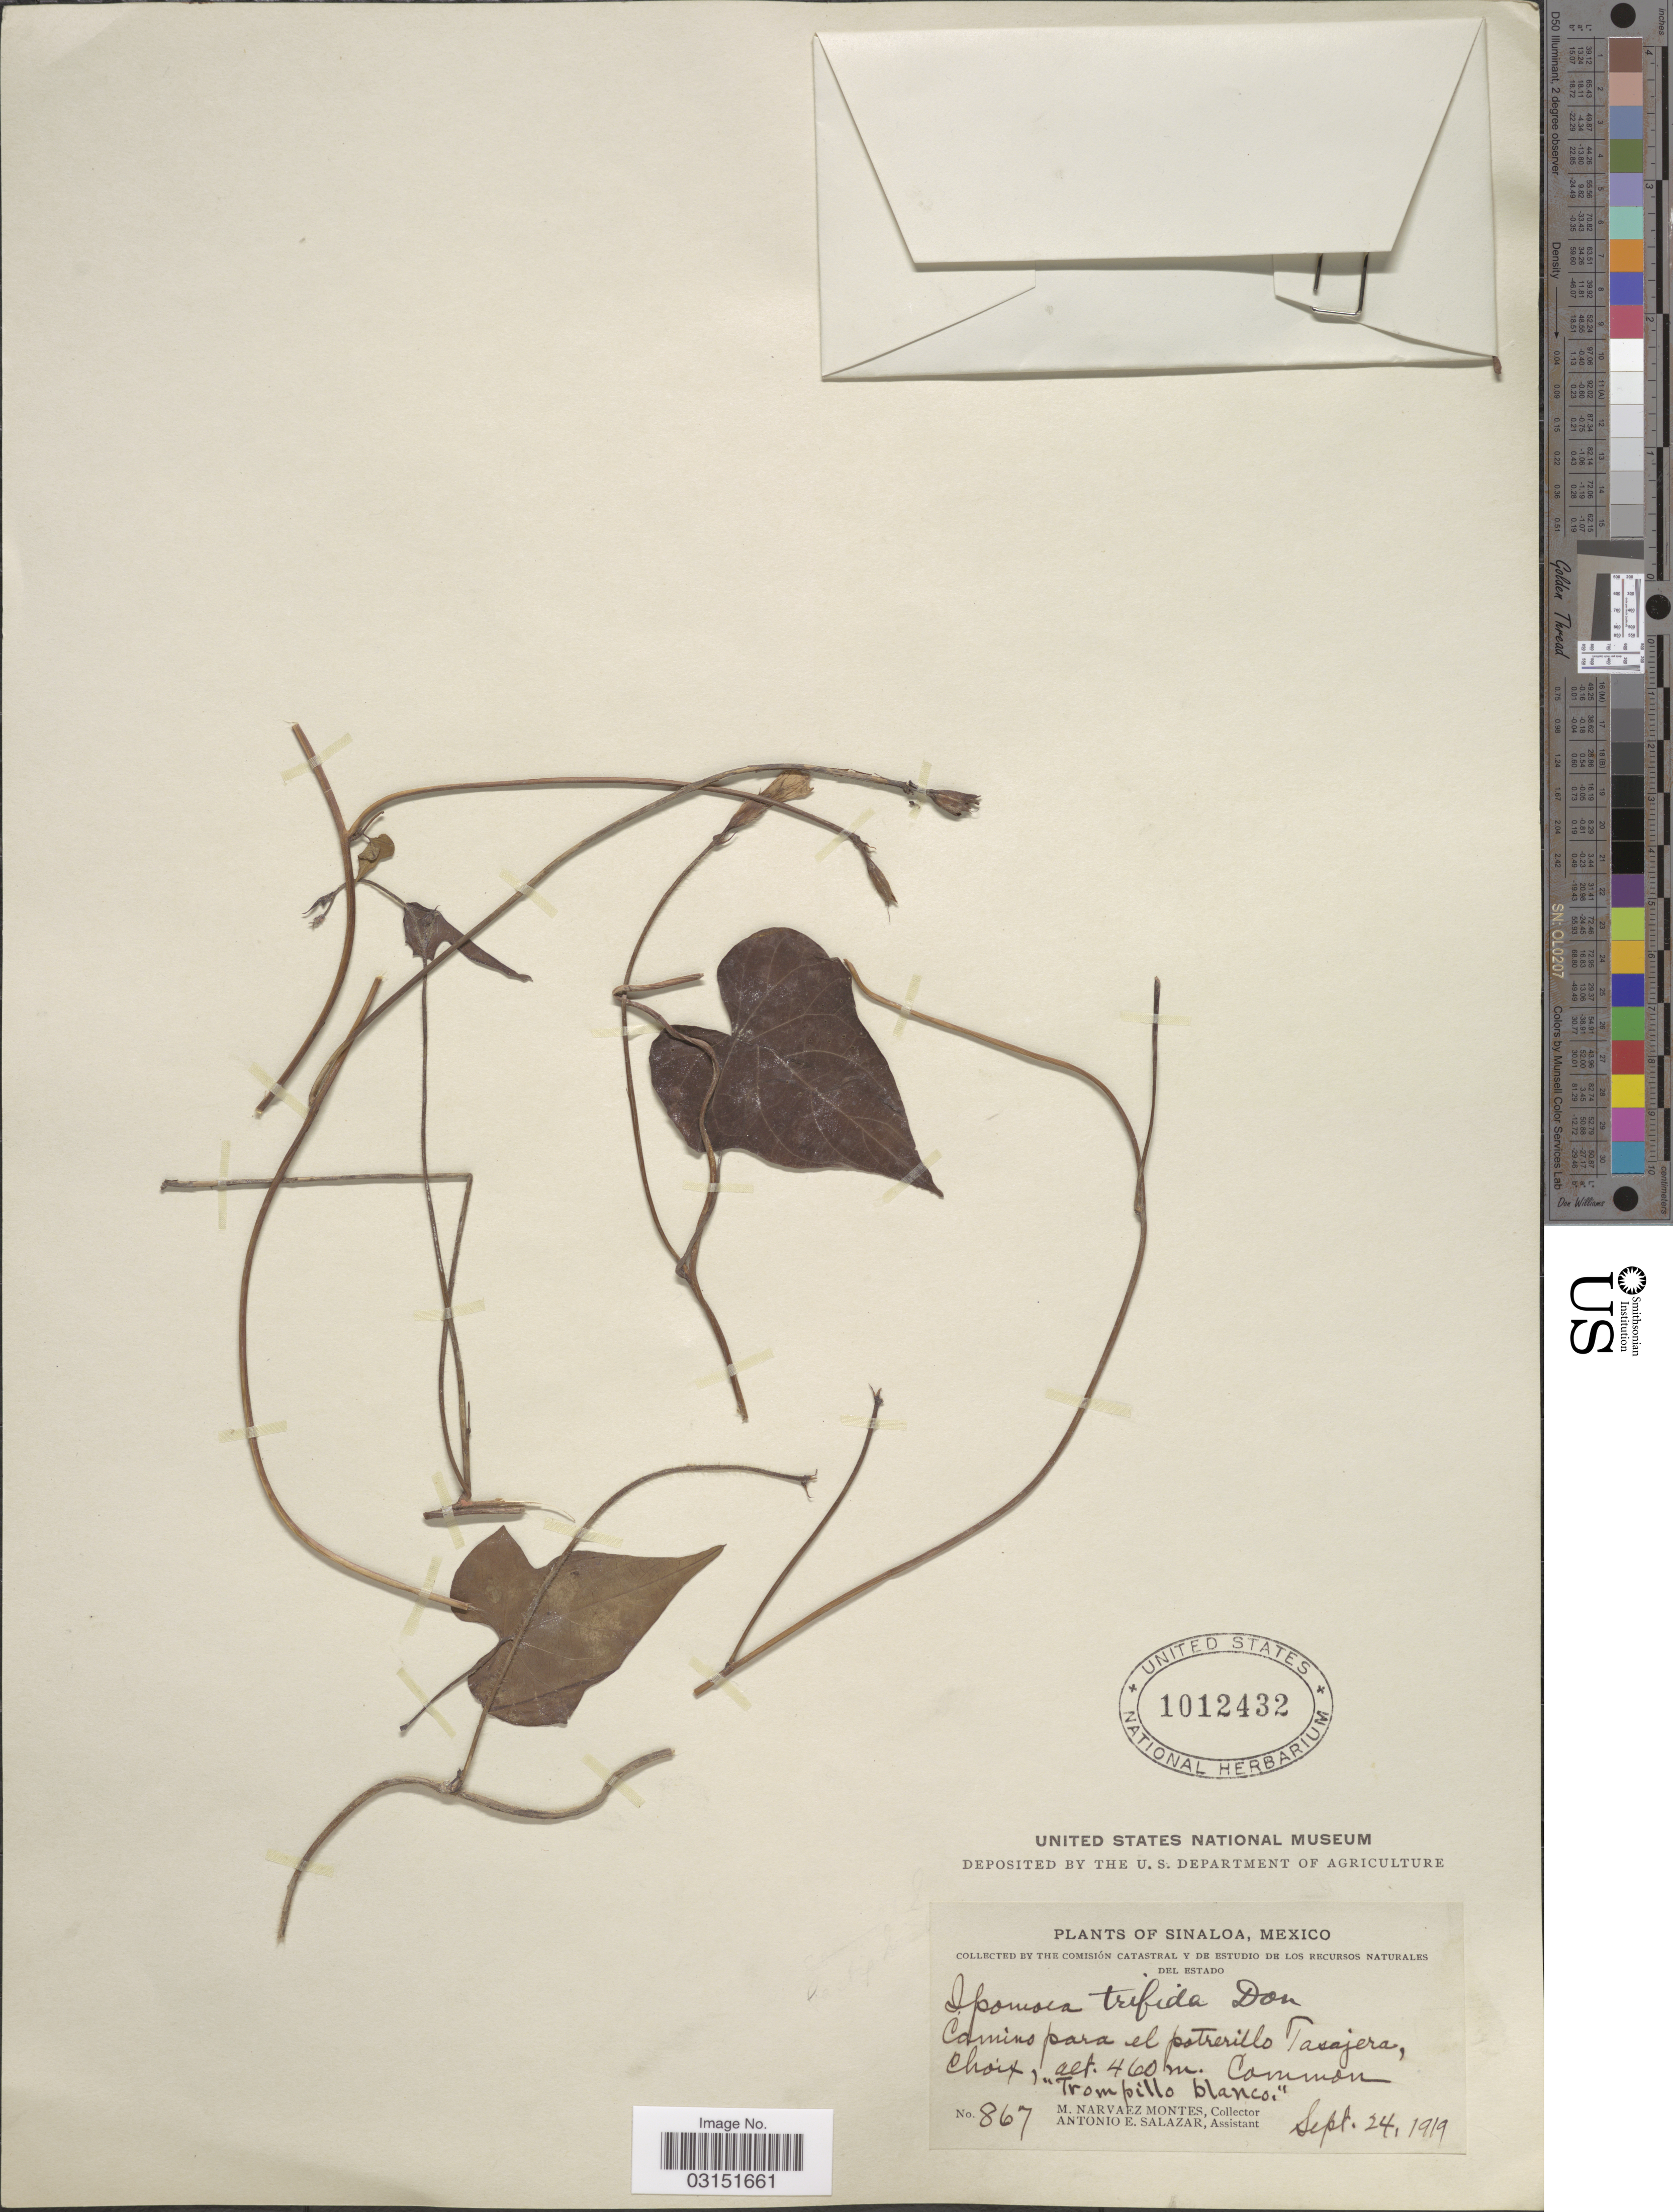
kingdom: Plantae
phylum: Tracheophyta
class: Magnoliopsida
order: Solanales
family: Convolvulaceae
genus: Ipomoea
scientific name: Ipomoea trifida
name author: (Kunth) G. Don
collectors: M. Narvaez-Montes & A. E. Salazar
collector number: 867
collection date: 1919-09-24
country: Mexico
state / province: Sinaloa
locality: Camino para potrerillo Tasajera, Choix.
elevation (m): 460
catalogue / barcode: US 1012432